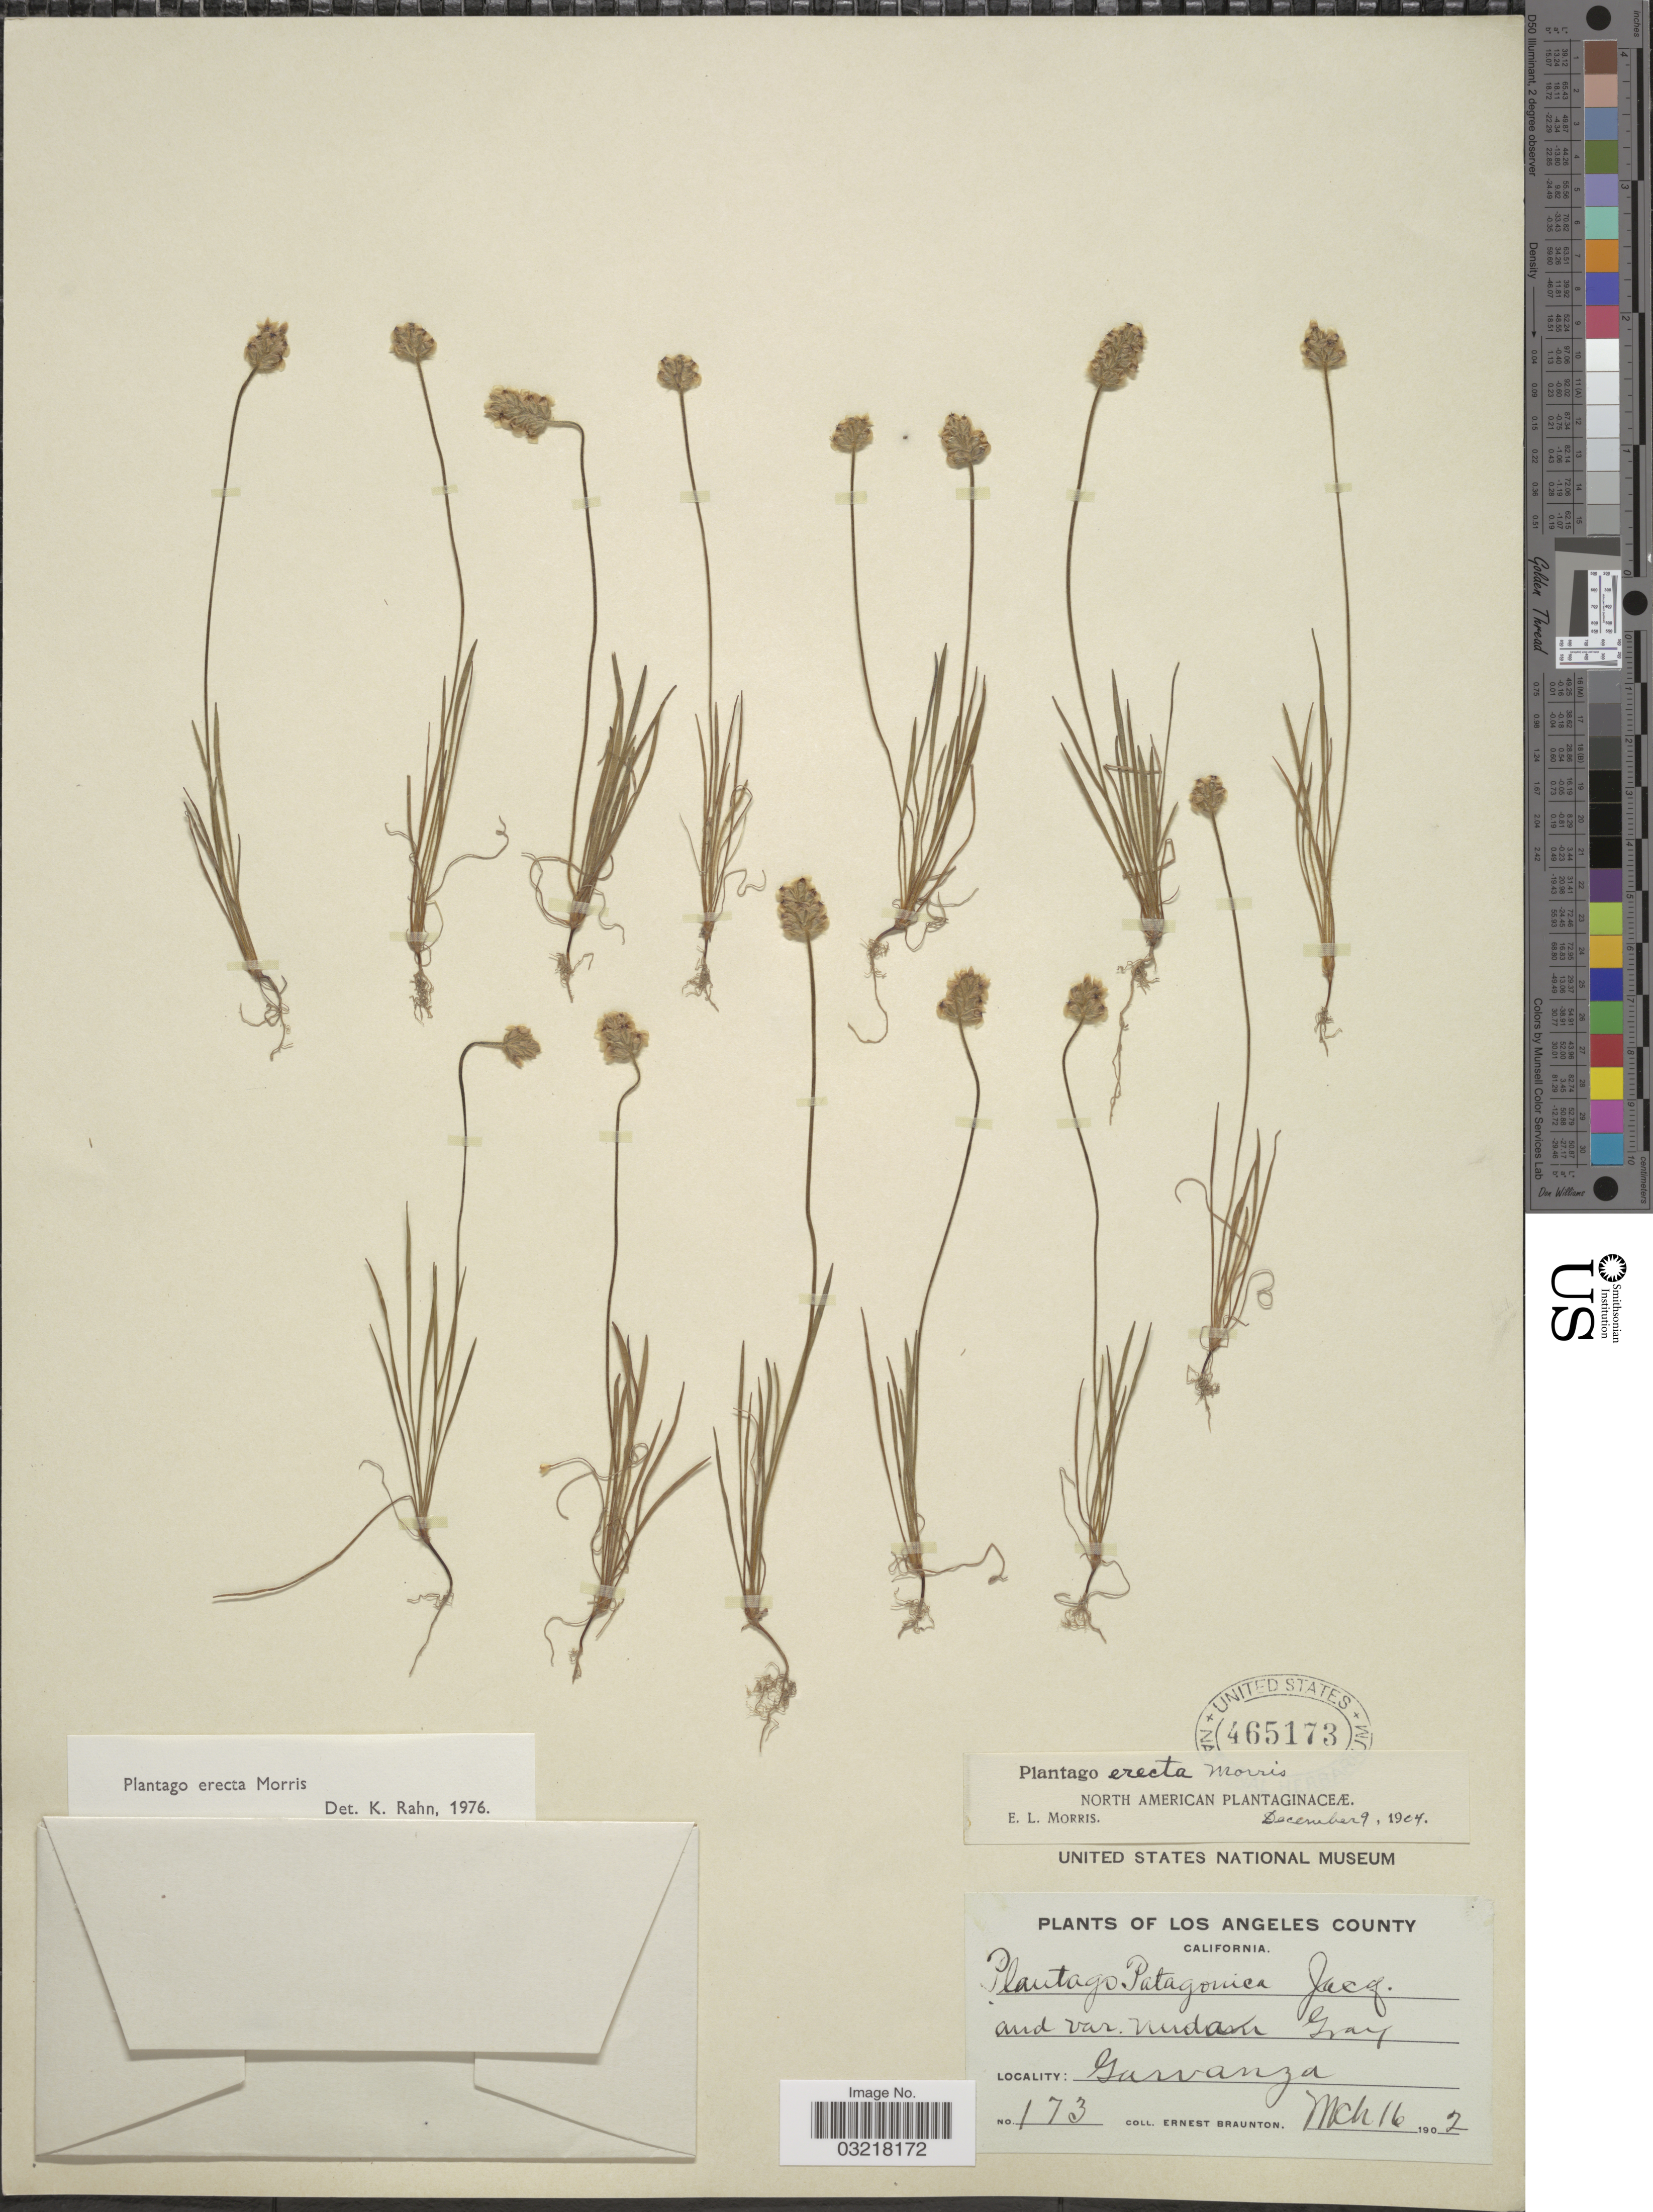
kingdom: Plantae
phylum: Tracheophyta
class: Magnoliopsida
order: Lamiales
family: Plantaginaceae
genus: Plantago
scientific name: Plantago erecta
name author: Morris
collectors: E. Braunton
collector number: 173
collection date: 1902-03-16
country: United States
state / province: California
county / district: Los Angeles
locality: Los Angeles County. Garvanza.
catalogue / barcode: US 465173